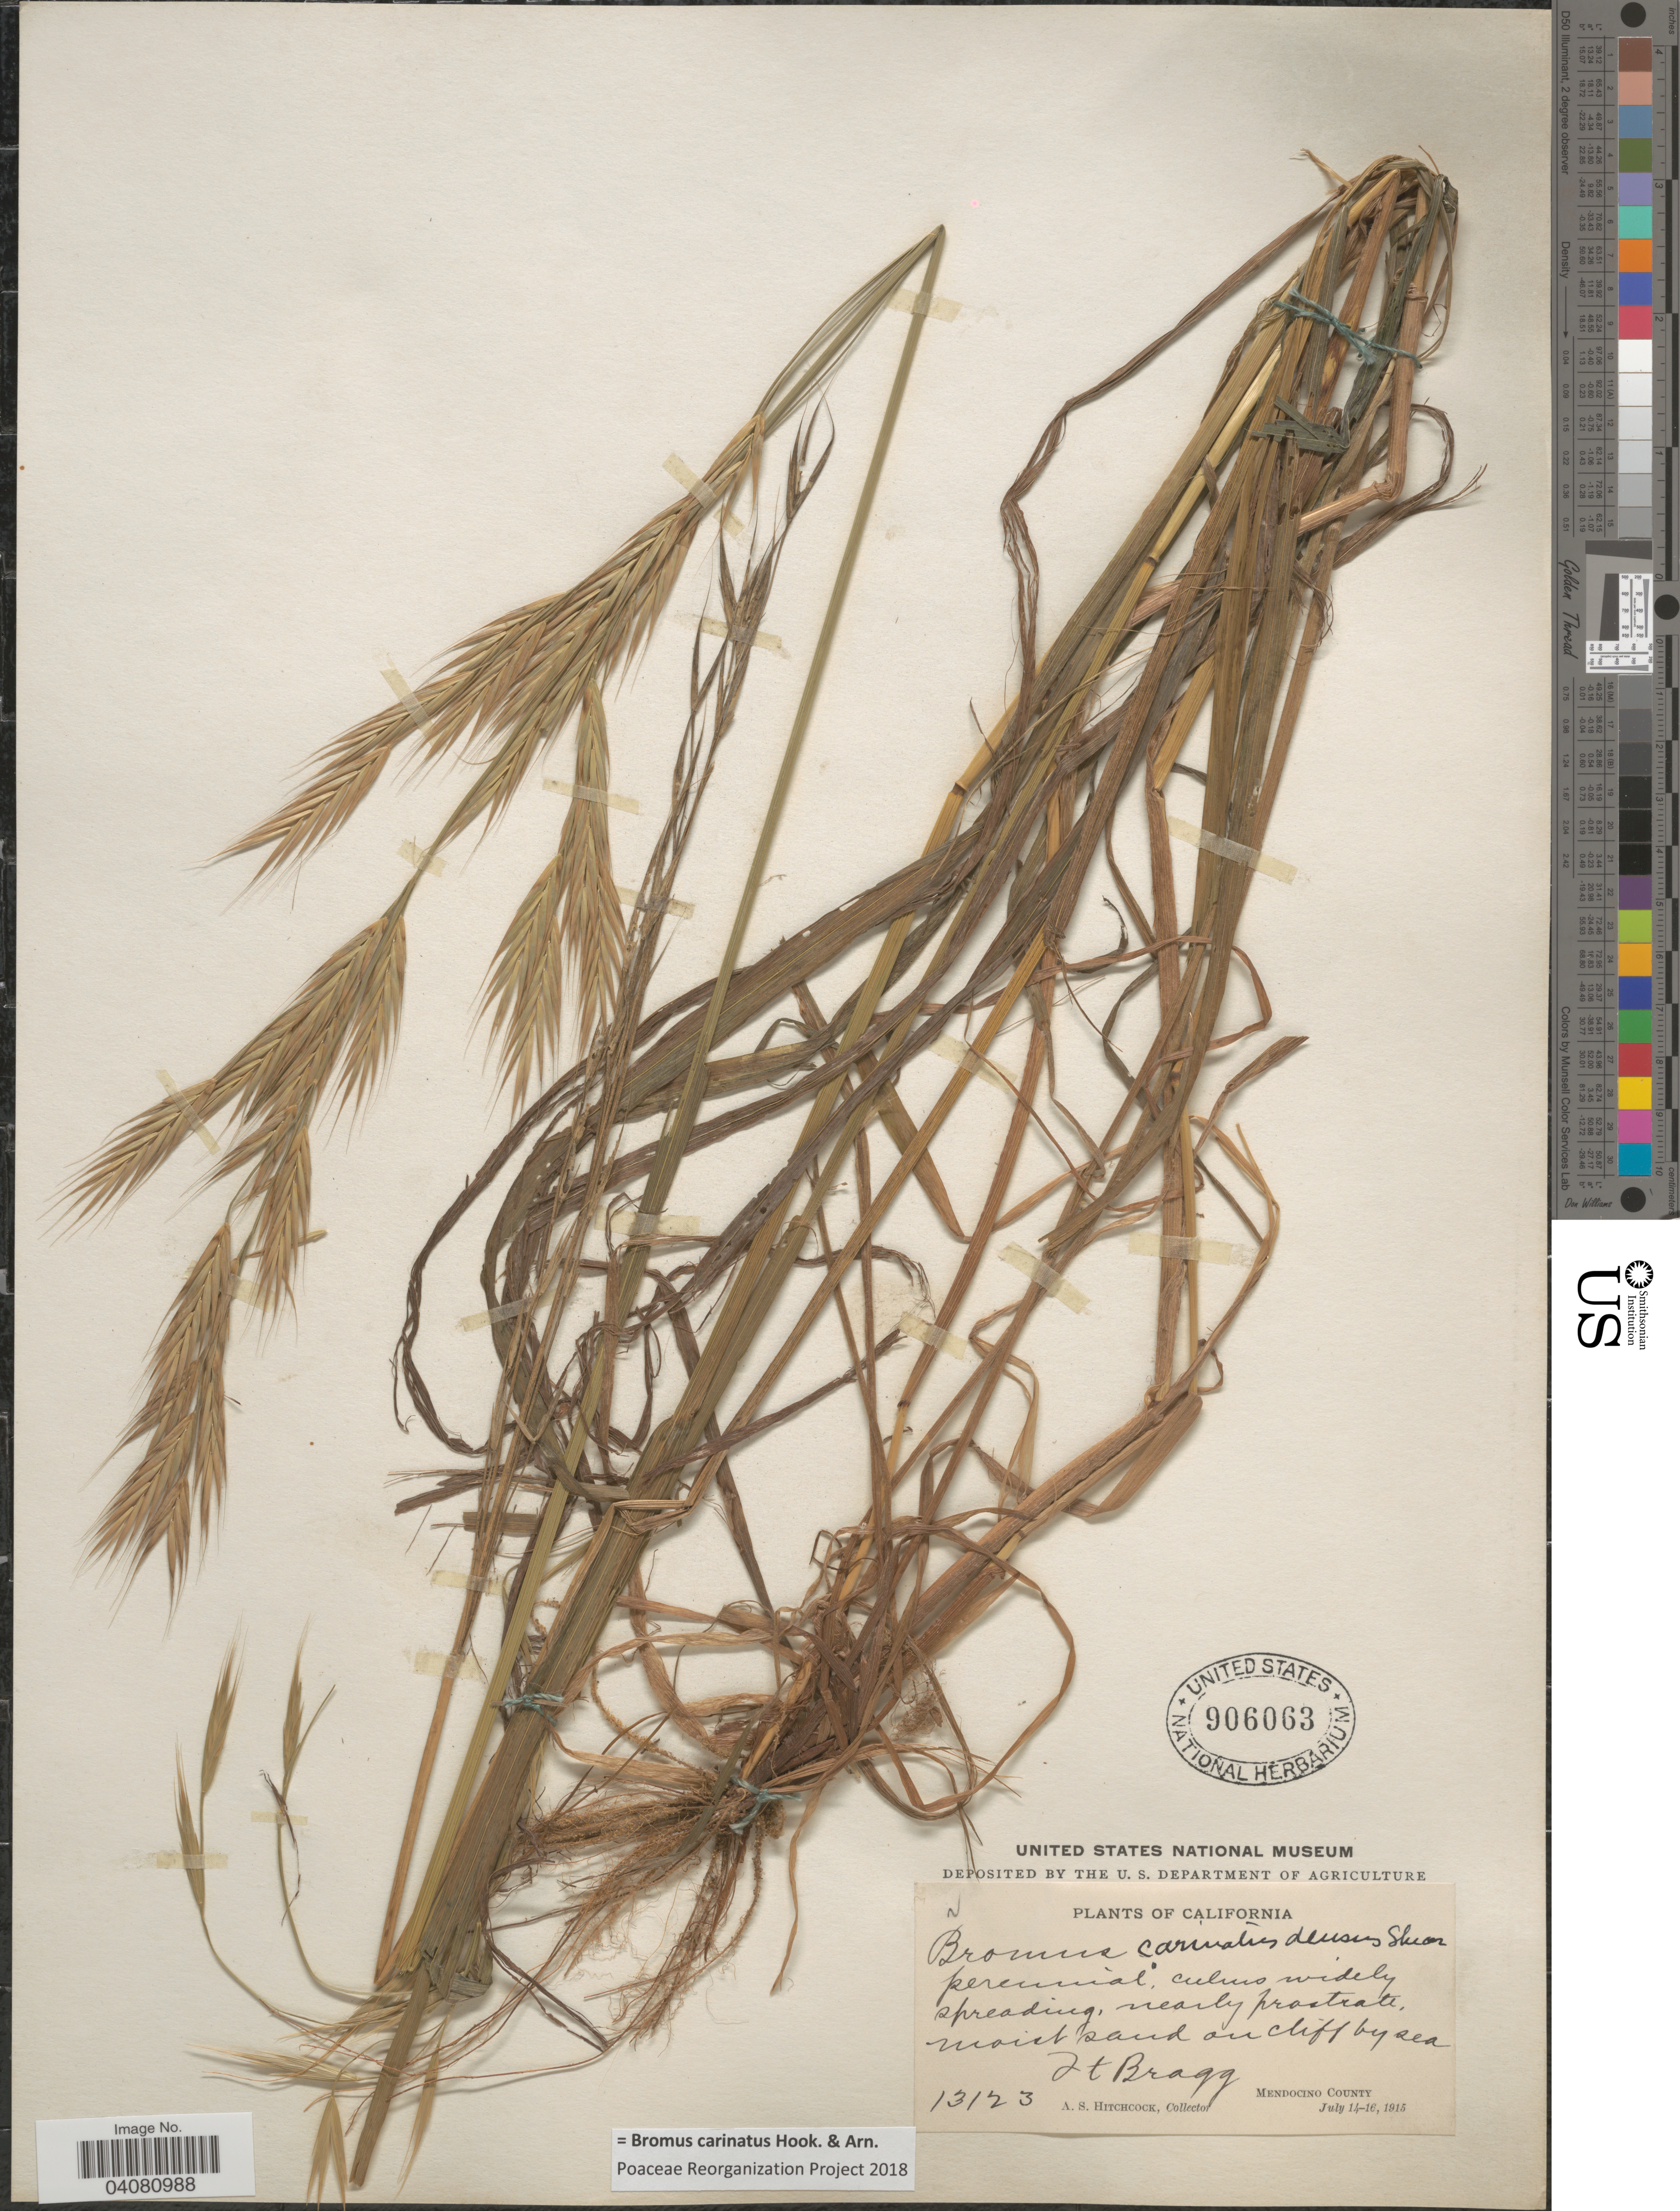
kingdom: Plantae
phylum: Tracheophyta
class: Liliopsida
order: Poales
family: Poaceae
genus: Bromus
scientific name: Bromus carinatus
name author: Hook. & Arn.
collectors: A. S. Hitchcock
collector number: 13123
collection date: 1915-07-14/1915-07-16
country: United States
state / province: California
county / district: Mendocino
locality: Ft Bragg. Mendocino County.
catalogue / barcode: US 906063